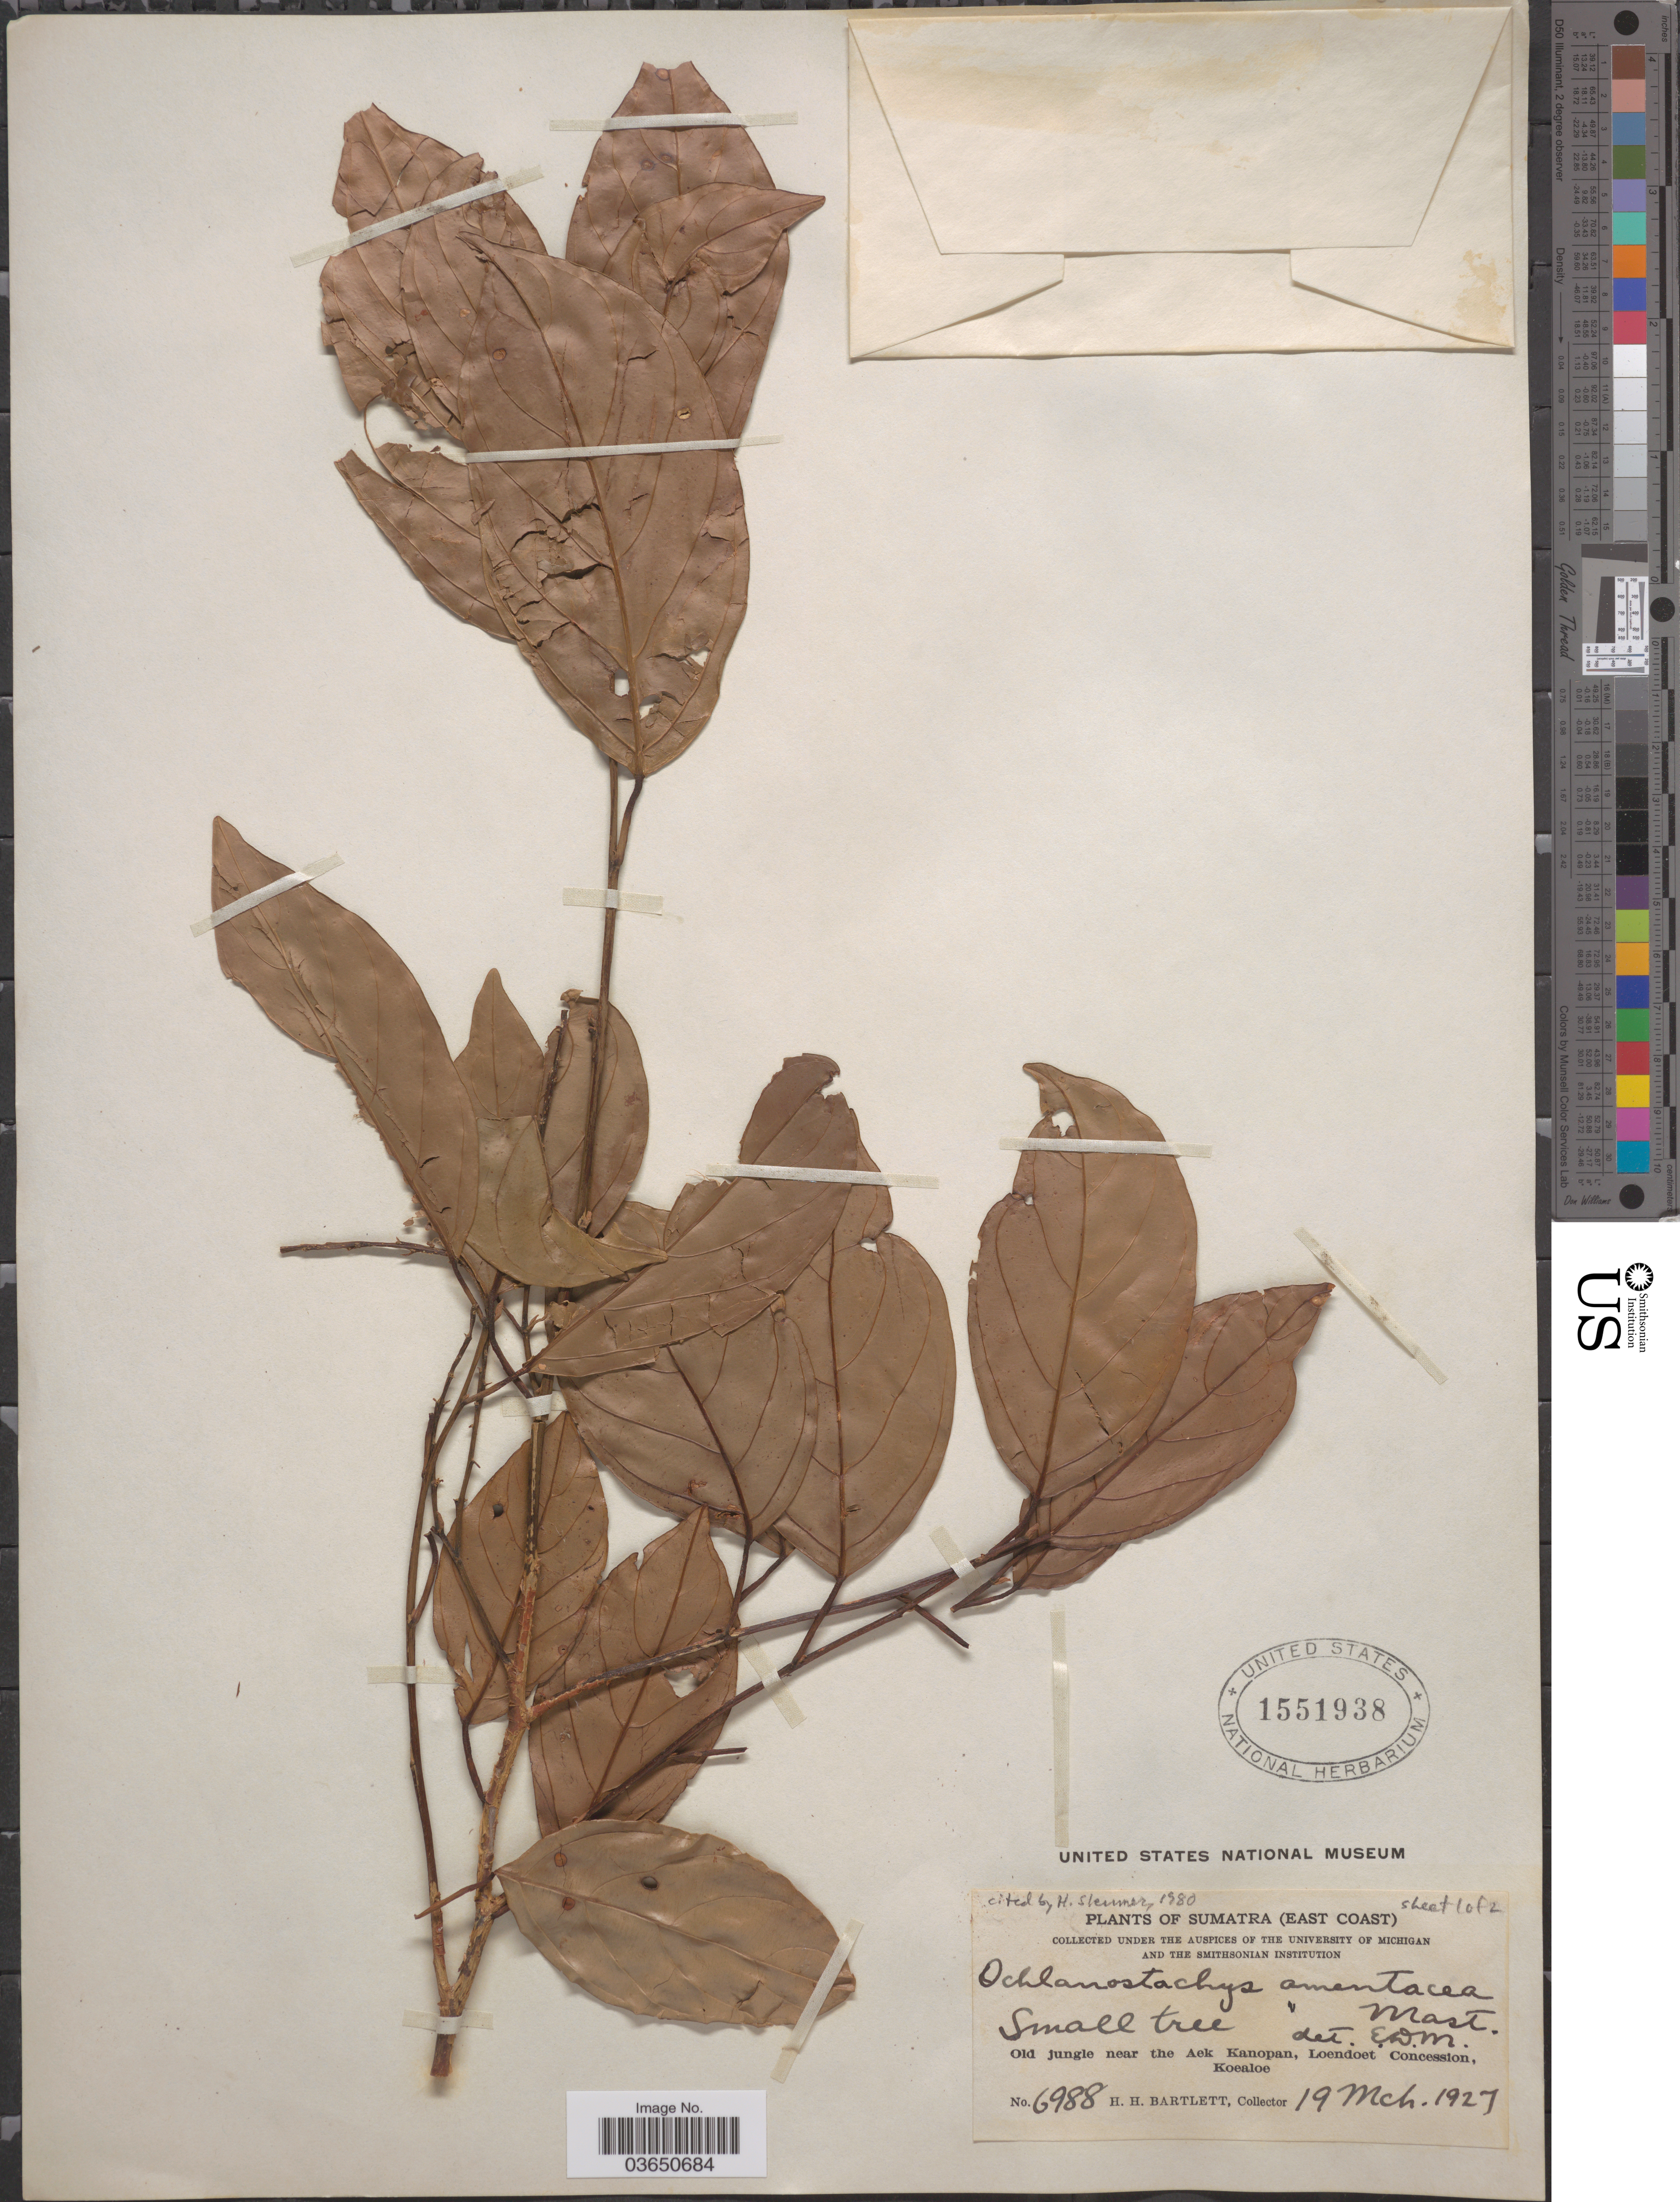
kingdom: Plantae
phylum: Tracheophyta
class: Magnoliopsida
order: Santalales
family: Coulaceae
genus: Ochanostachys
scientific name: Ochanostachys amentacea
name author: Mast.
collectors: H. H. Bartlett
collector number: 6988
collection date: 1927-03-19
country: Indonesia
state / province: Sumatra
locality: (East Coast). Old jungle near the Aek Kanopan, Loendoet Concession, Koealoe.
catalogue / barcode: US 1551938